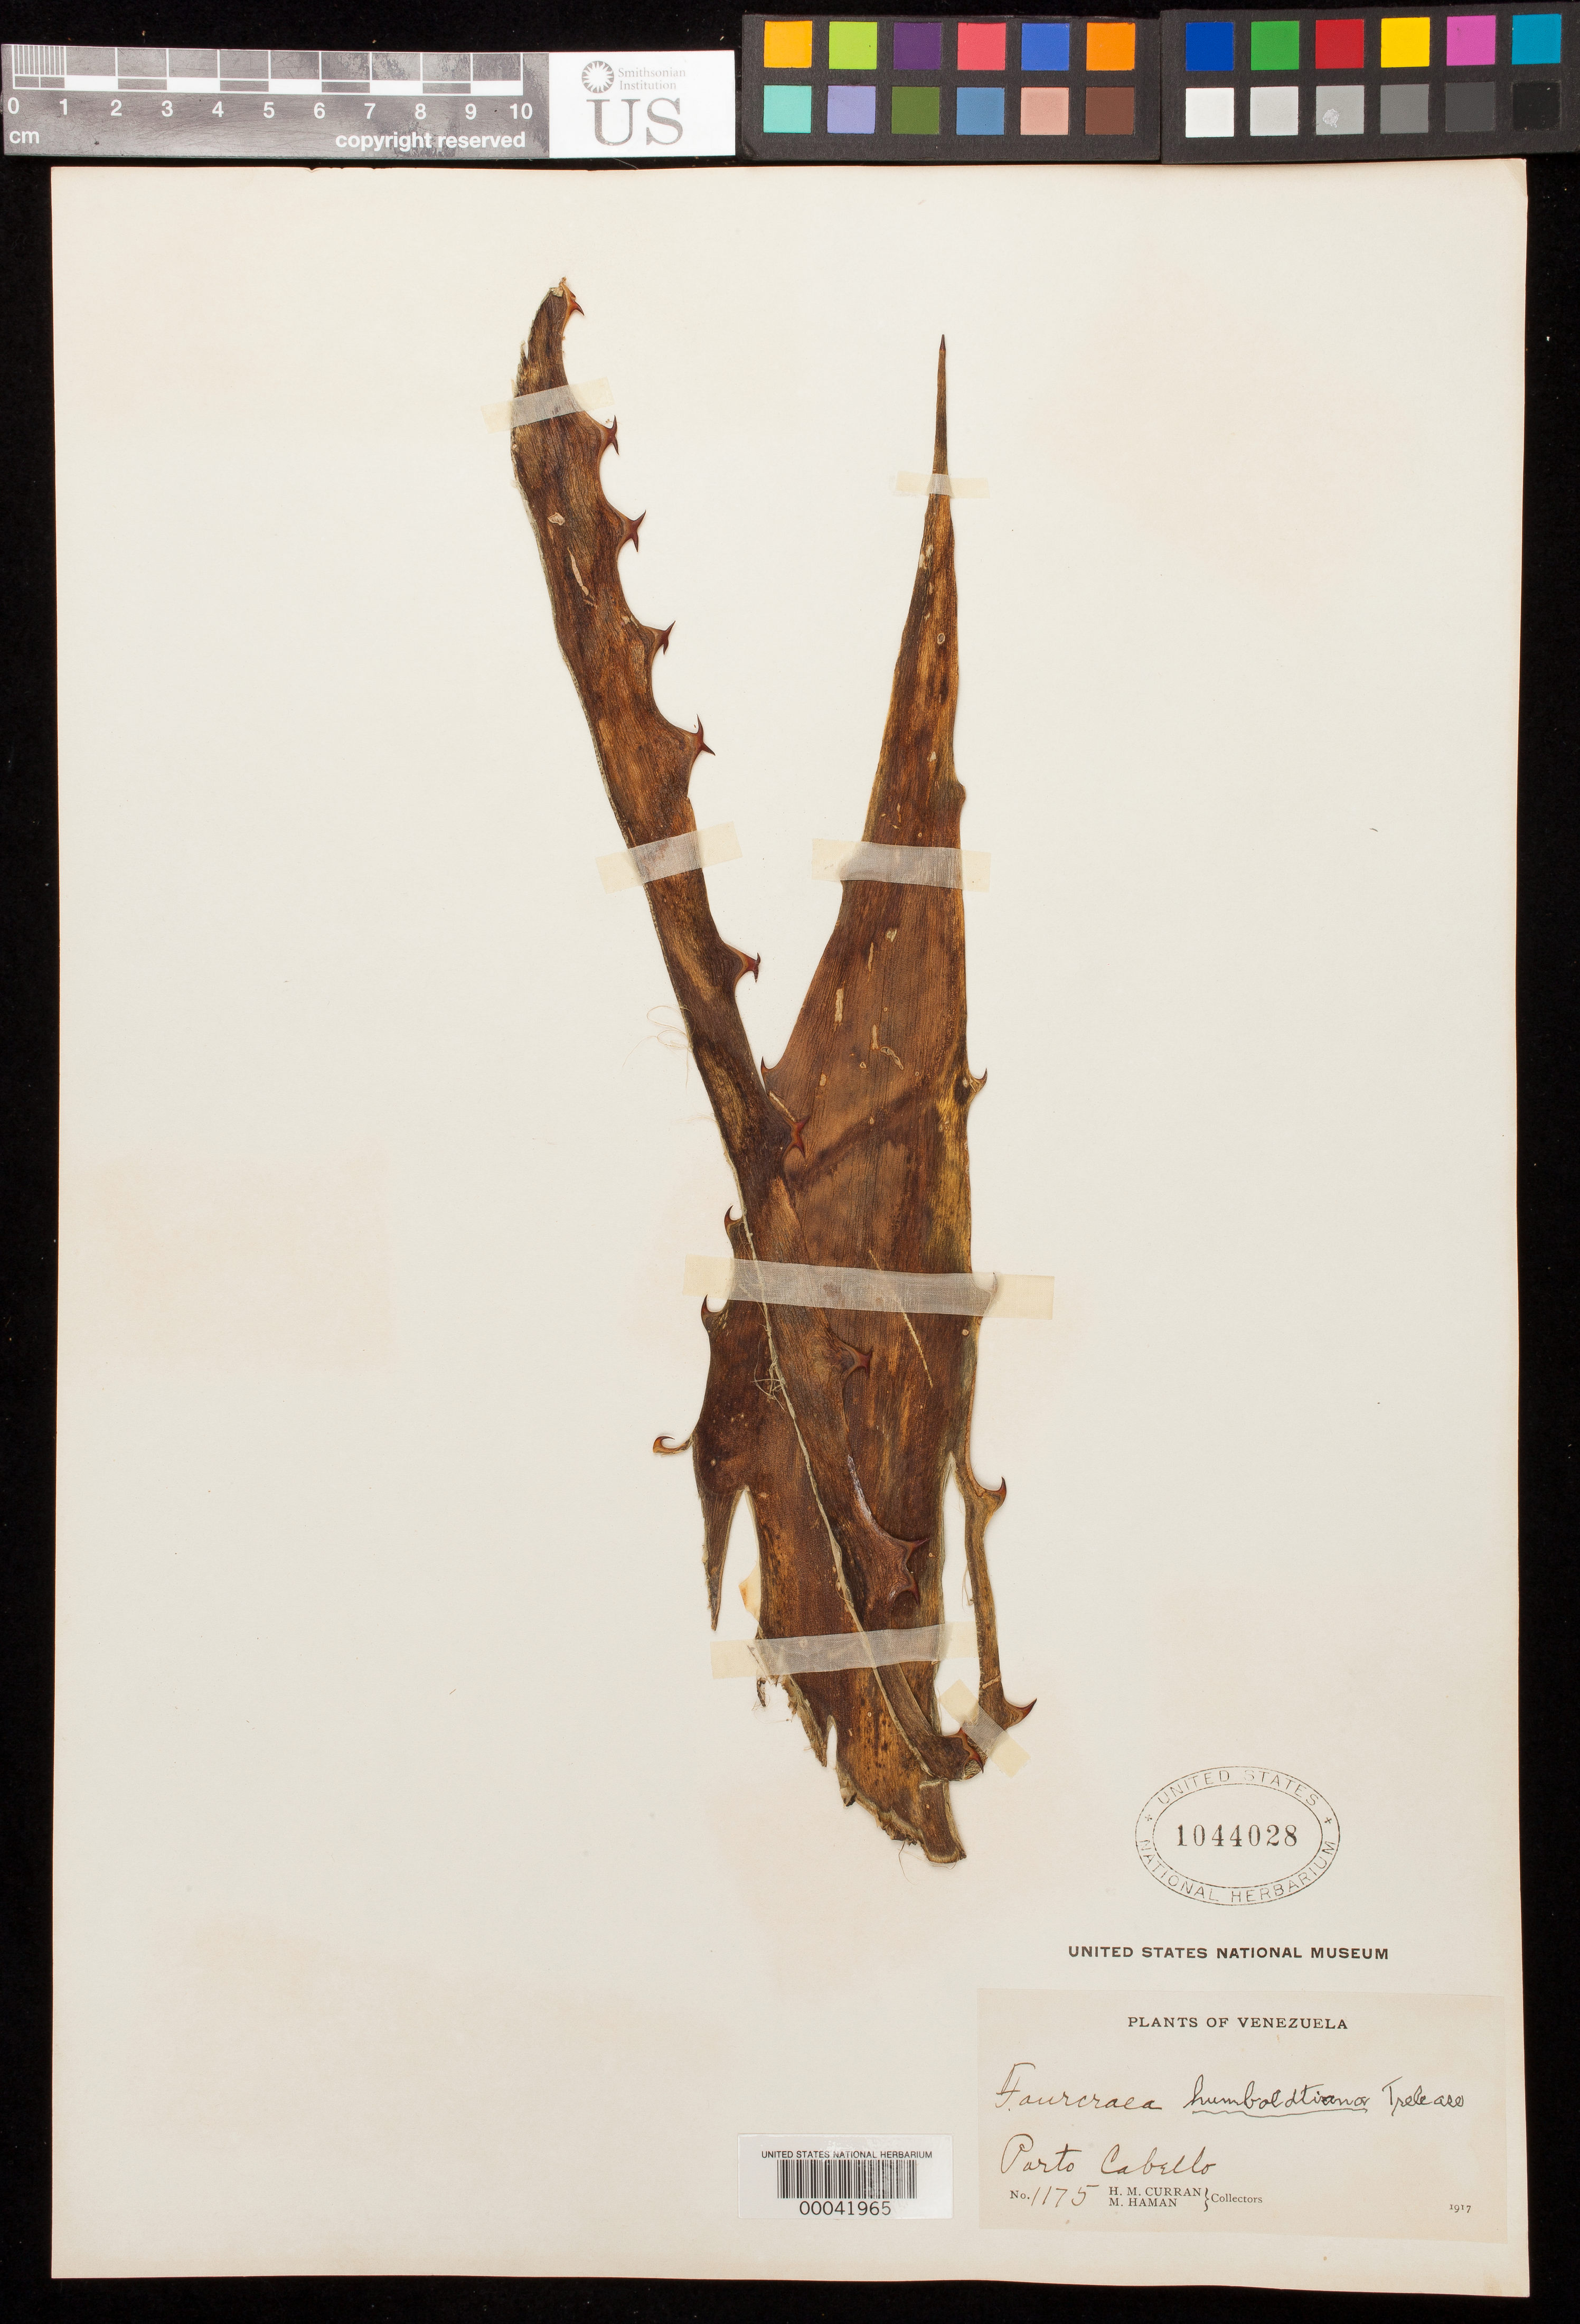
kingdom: Plantae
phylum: Tracheophyta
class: Liliopsida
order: Asparagales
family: Asparagaceae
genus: Furcraea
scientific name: Furcraea humboldtiana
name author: Trel.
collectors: H. M. Curran & M. Haman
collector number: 1175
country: Venezuela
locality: Porto cabello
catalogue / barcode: US 1044028